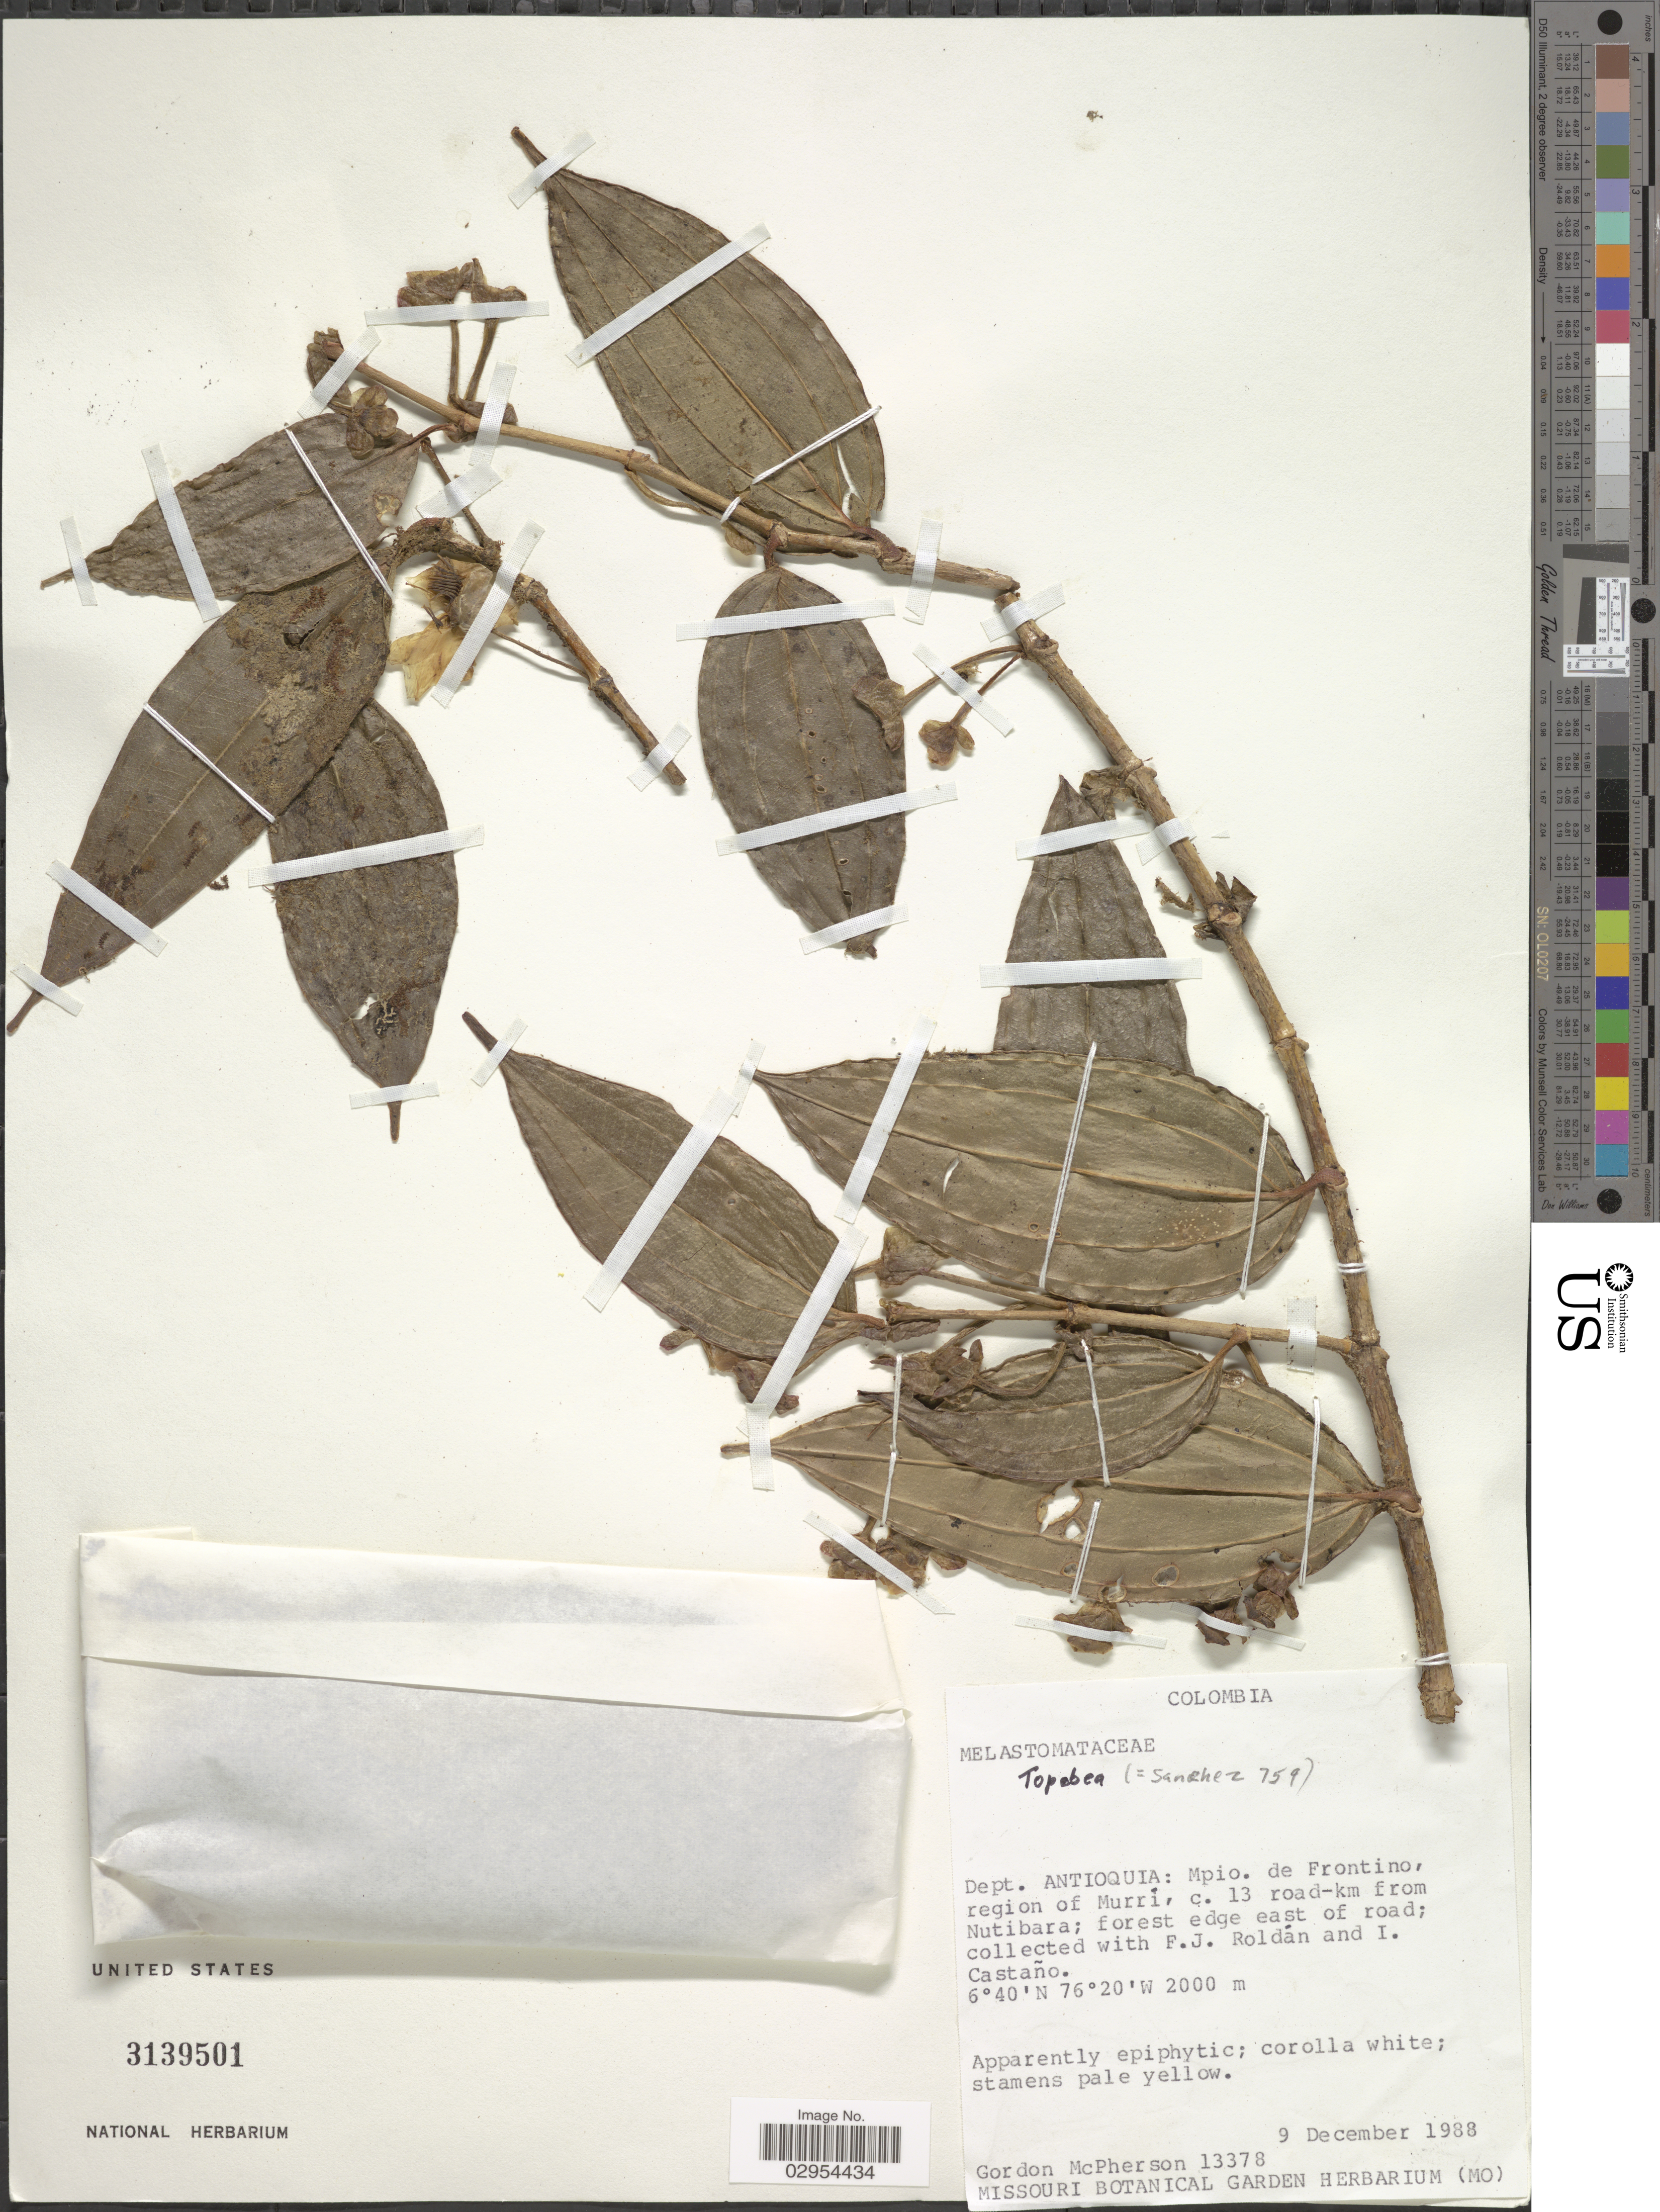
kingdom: Plantae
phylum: Tracheophyta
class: Magnoliopsida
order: Myrtales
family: Melastomataceae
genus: Topobea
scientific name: Topobea sp.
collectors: G. D. McPherson, F. J. Roldán & I. Castaño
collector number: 13378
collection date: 1988-12-09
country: Colombia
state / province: Antioquia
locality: Dept. Antioquia: Mpio. de Frontino, region of Murri, c. 13 road-km from Nutibara.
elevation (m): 2000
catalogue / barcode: US 3139501